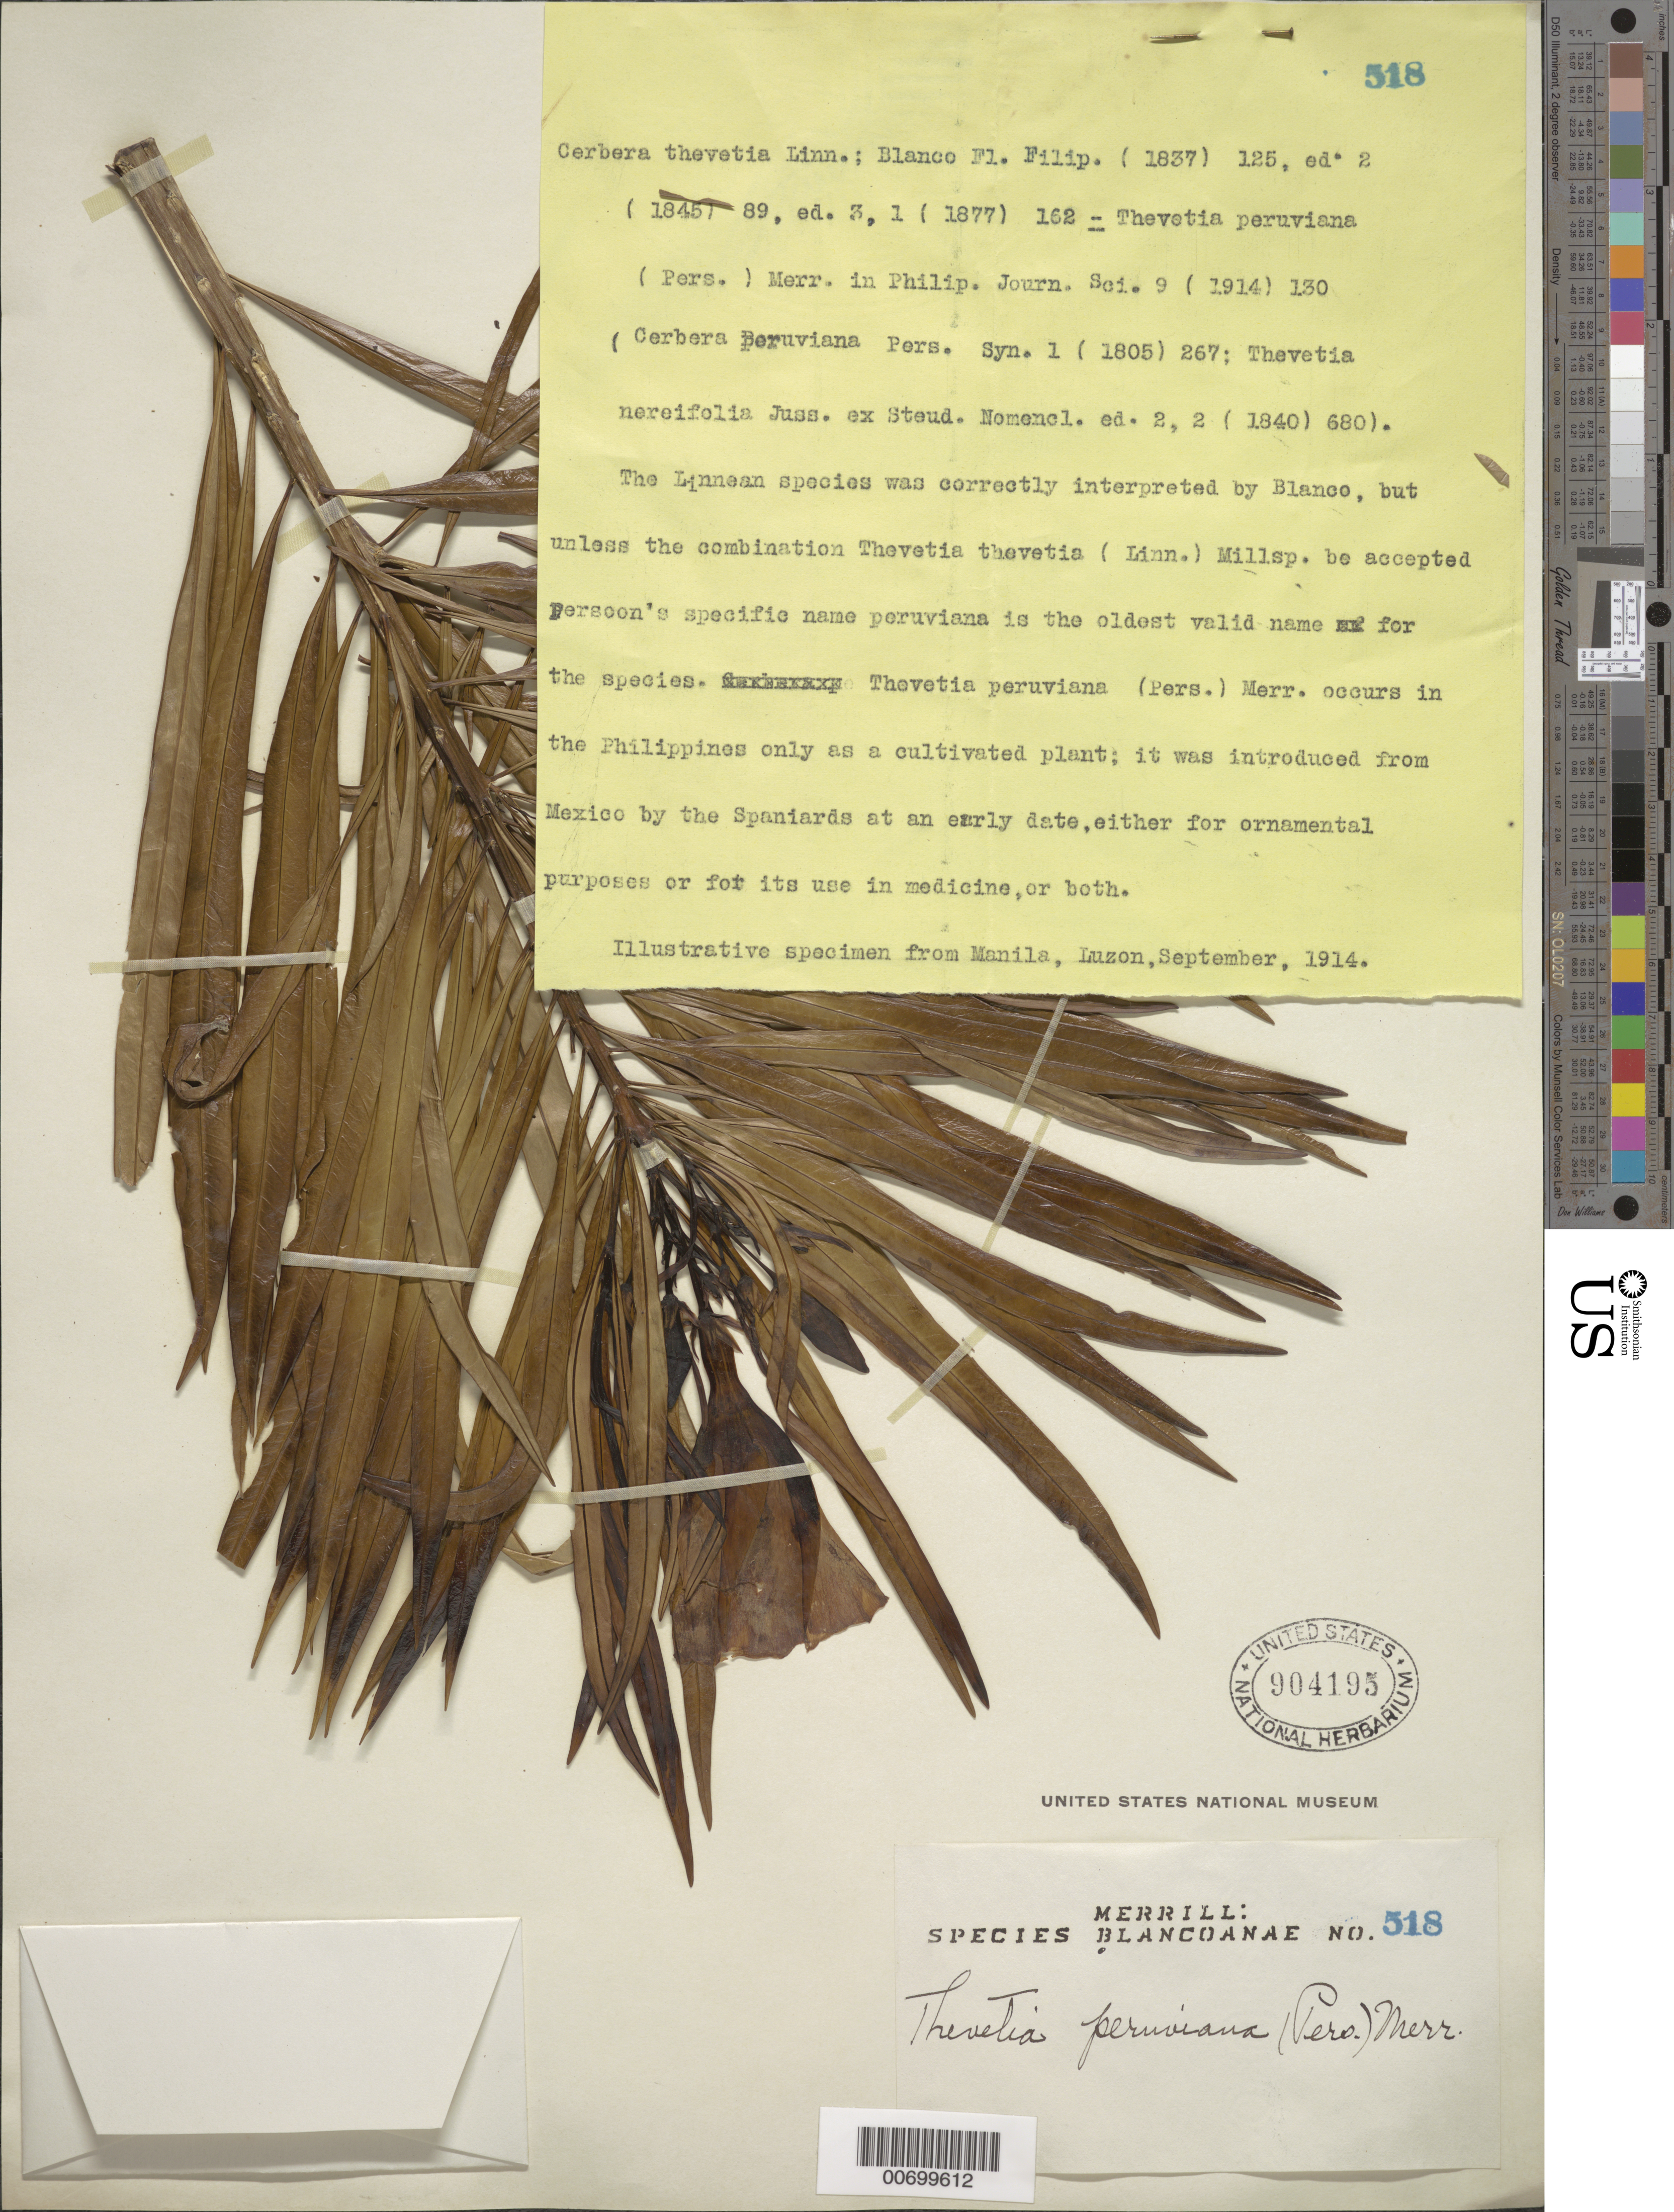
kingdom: Plantae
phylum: Tracheophyta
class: Magnoliopsida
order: Gentianales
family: Apocynaceae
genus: Thevetia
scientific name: Thevetia peruviana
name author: (Pers.) Merr.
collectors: E. D. Merrill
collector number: Sp. Blancoan. 0518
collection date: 1914-09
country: Philippines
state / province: National Capital Region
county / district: Manila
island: Luzon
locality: Manila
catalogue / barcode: US 904195